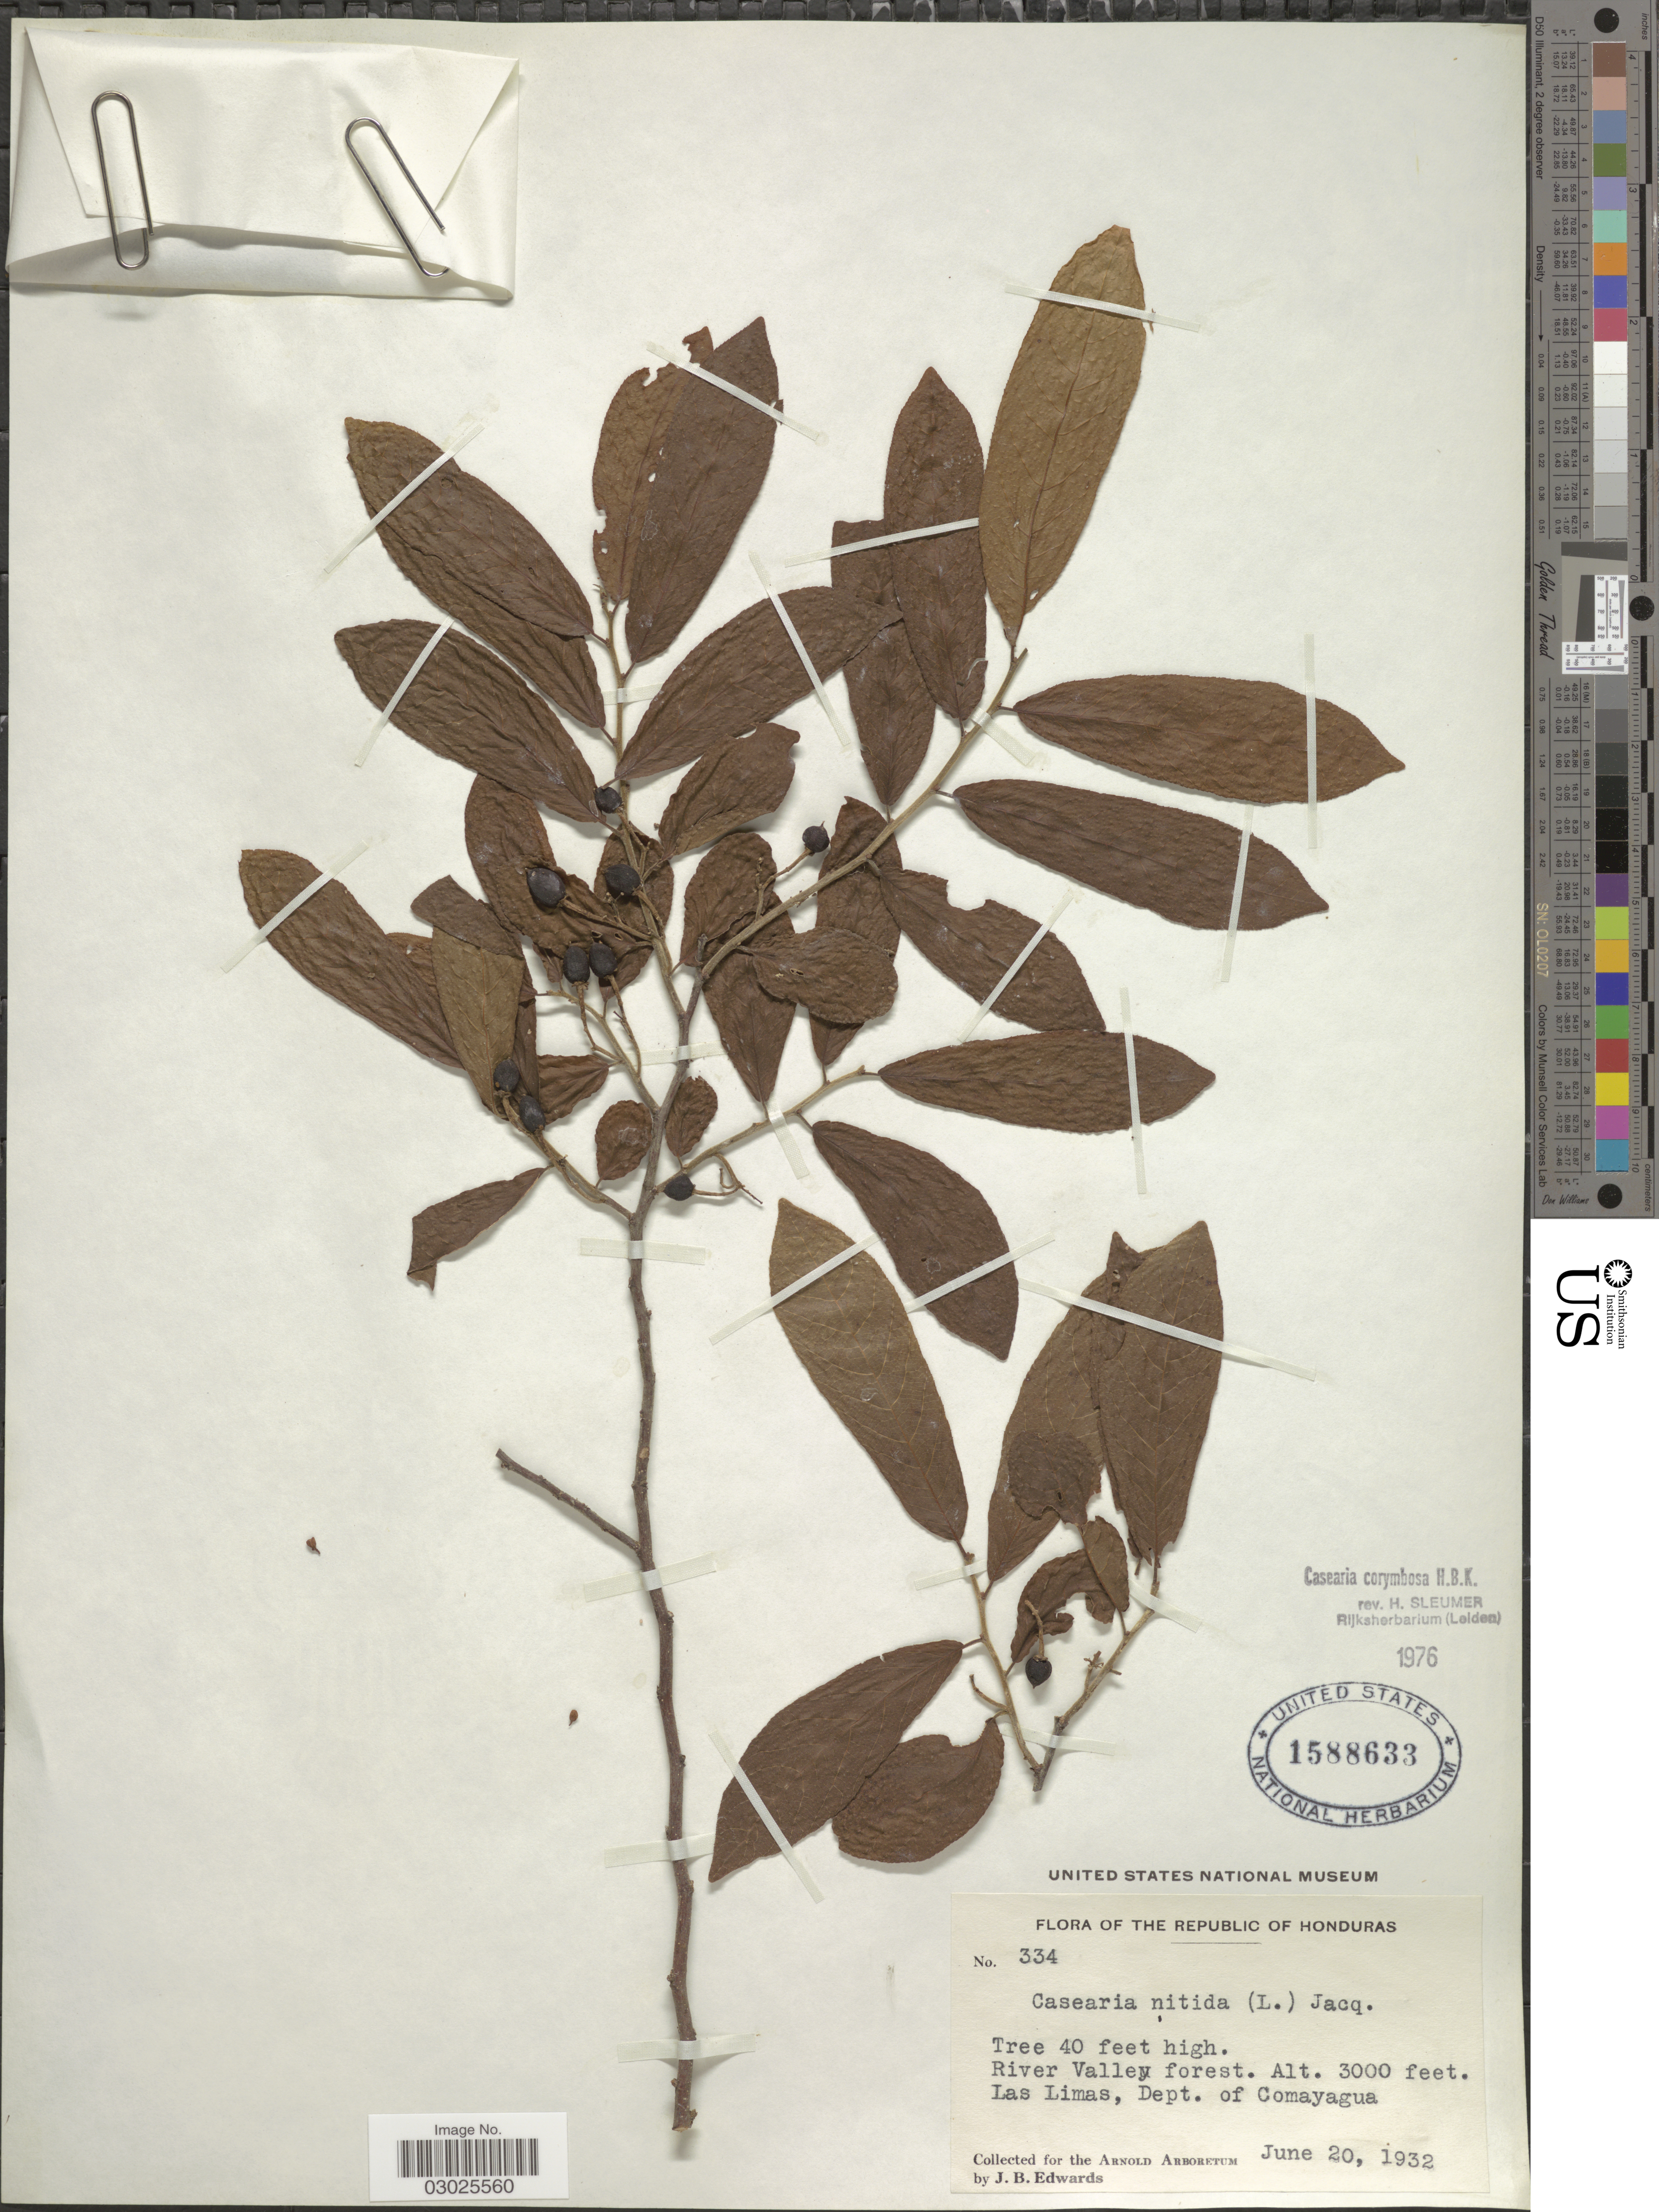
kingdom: Plantae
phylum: Tracheophyta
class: Magnoliopsida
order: Malpighiales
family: Salicaceae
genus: Casearia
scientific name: Casearia corymbosa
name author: Kunth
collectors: J. B. Edwards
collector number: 334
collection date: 1932-06-20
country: Honduras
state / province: Comayagua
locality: The Republic of Honduras. River Valley forest. Las Limas, Dept. of Comayagua.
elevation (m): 914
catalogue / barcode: US 1588633